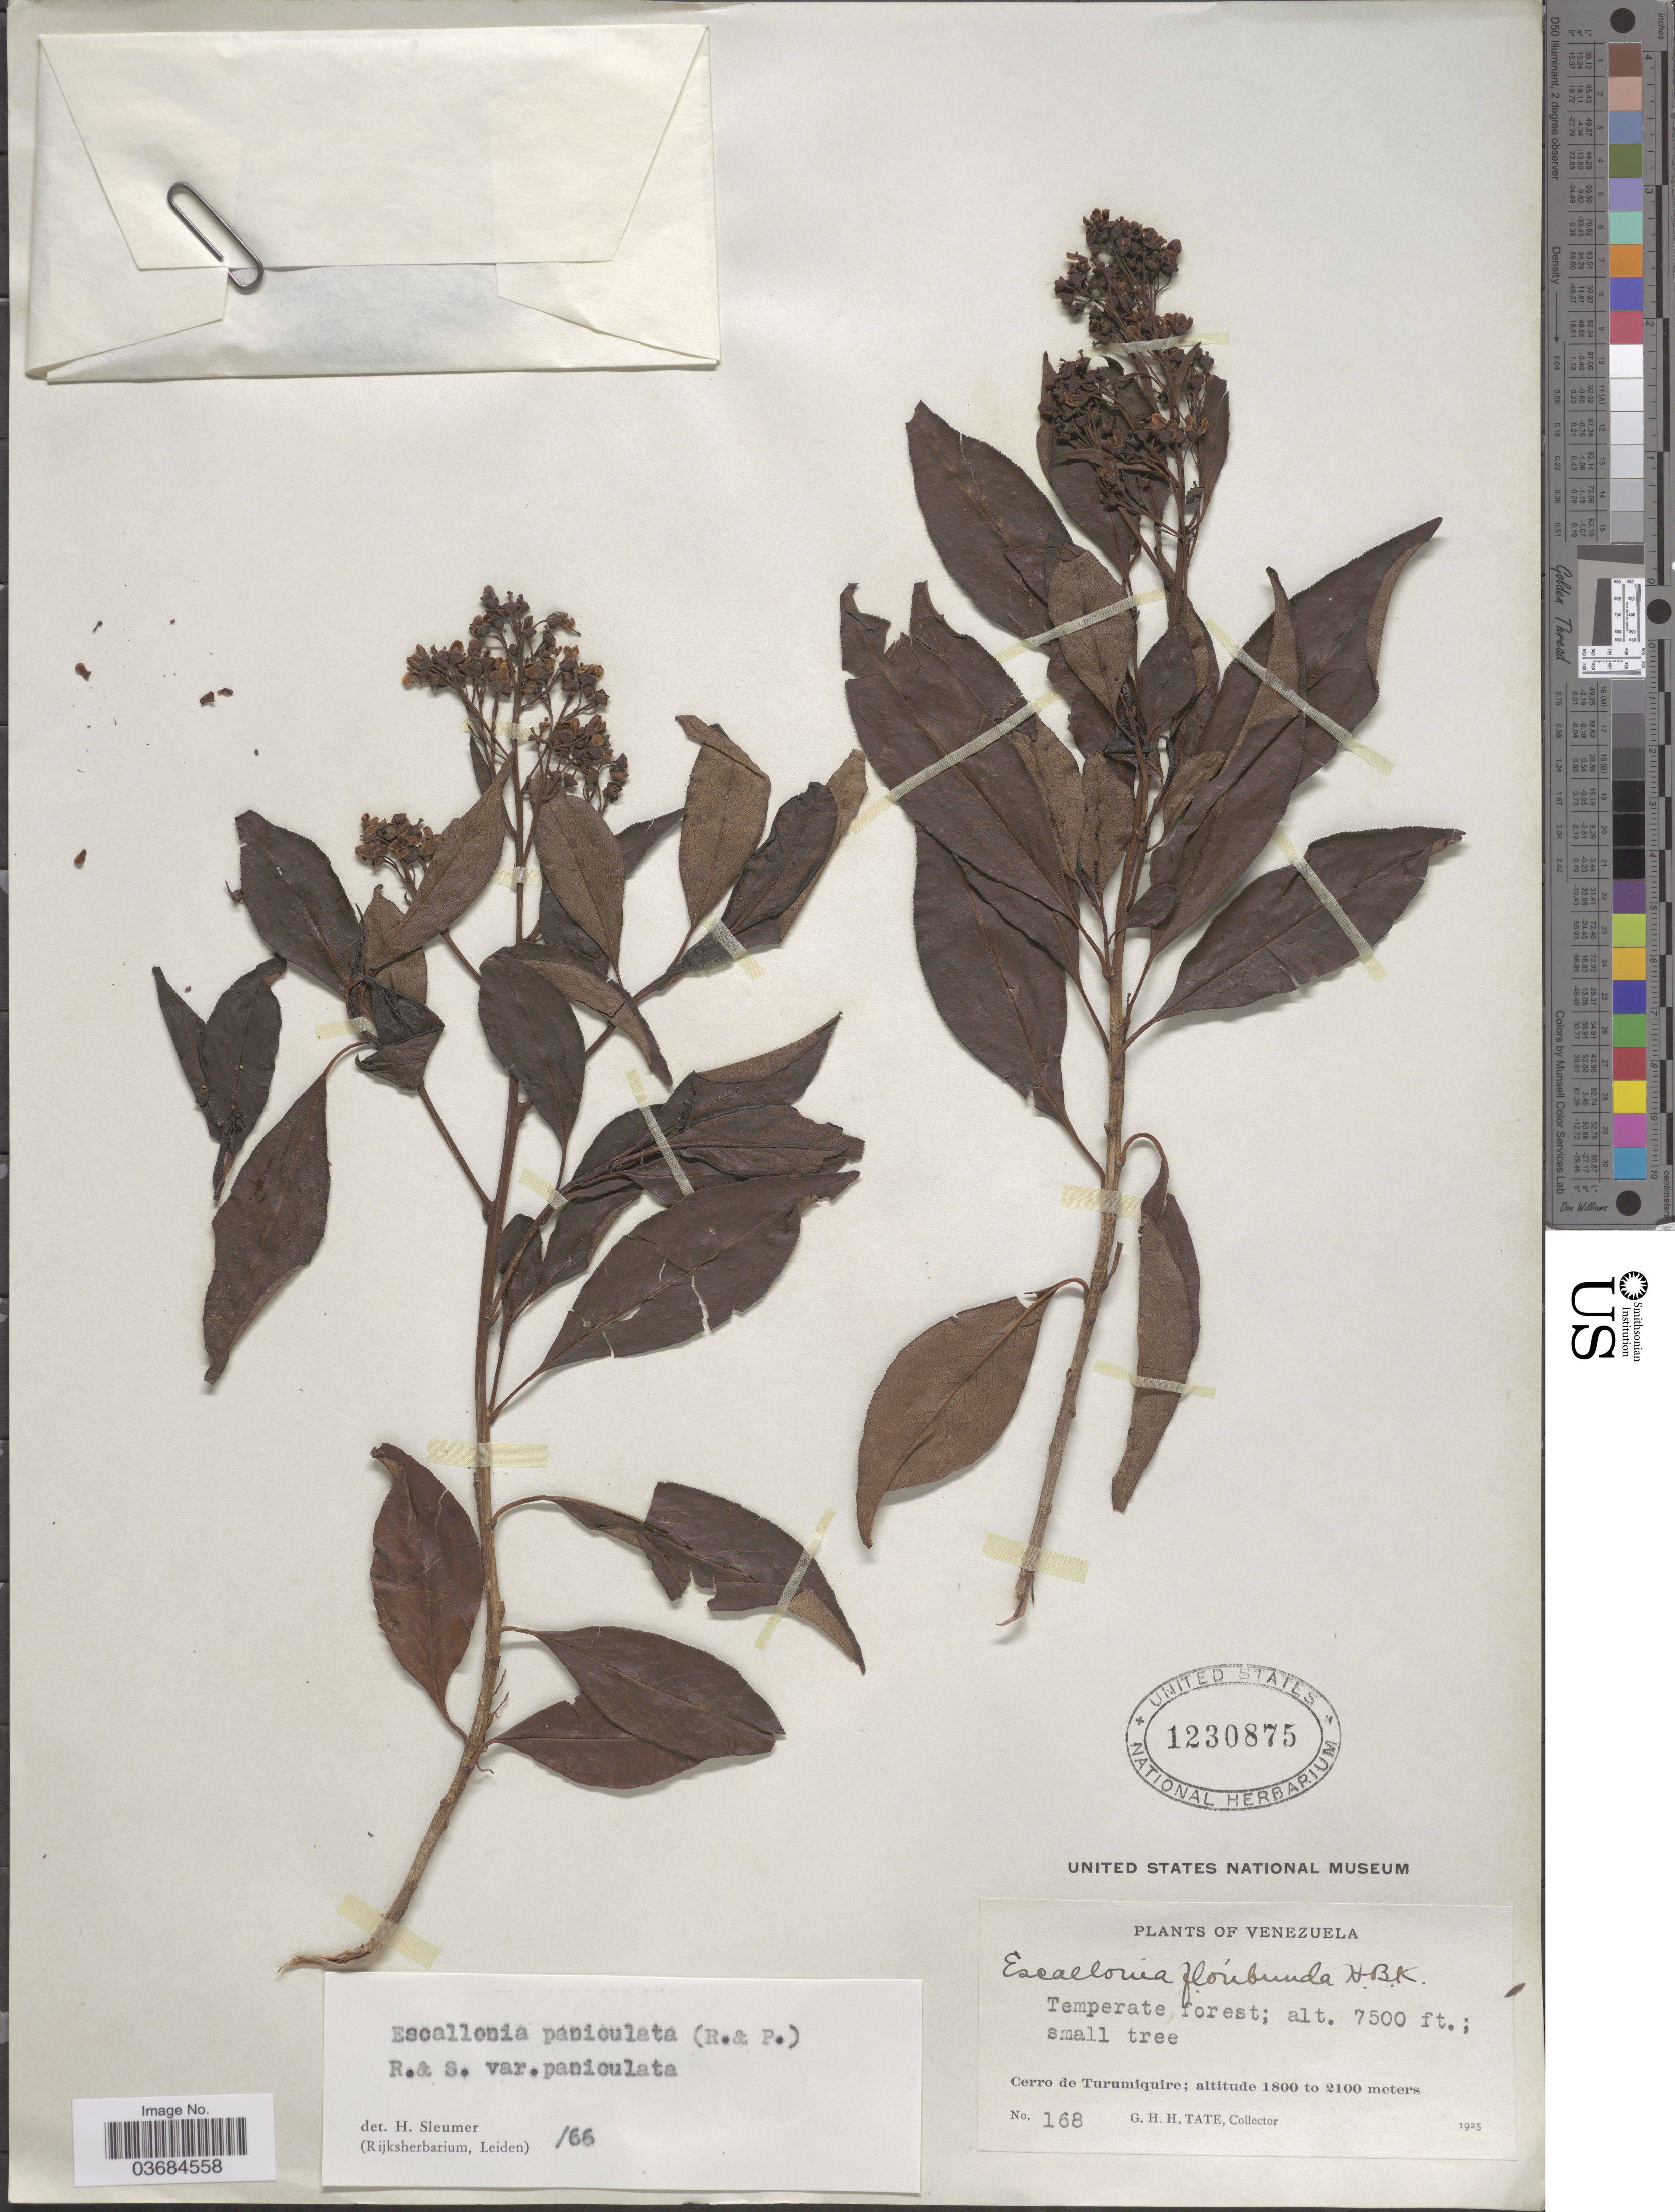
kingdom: Plantae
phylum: Tracheophyta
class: Magnoliopsida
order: Escalloniales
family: Escalloniaceae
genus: Escallonia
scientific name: Escallonia paniculata var. paniculata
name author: (Ruiz & Pav.) Roem. & Schult.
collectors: G. H. H.Tate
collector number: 168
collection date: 1925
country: Venezuela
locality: Cerro de Turumiquire.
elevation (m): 1800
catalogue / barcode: US 1230875